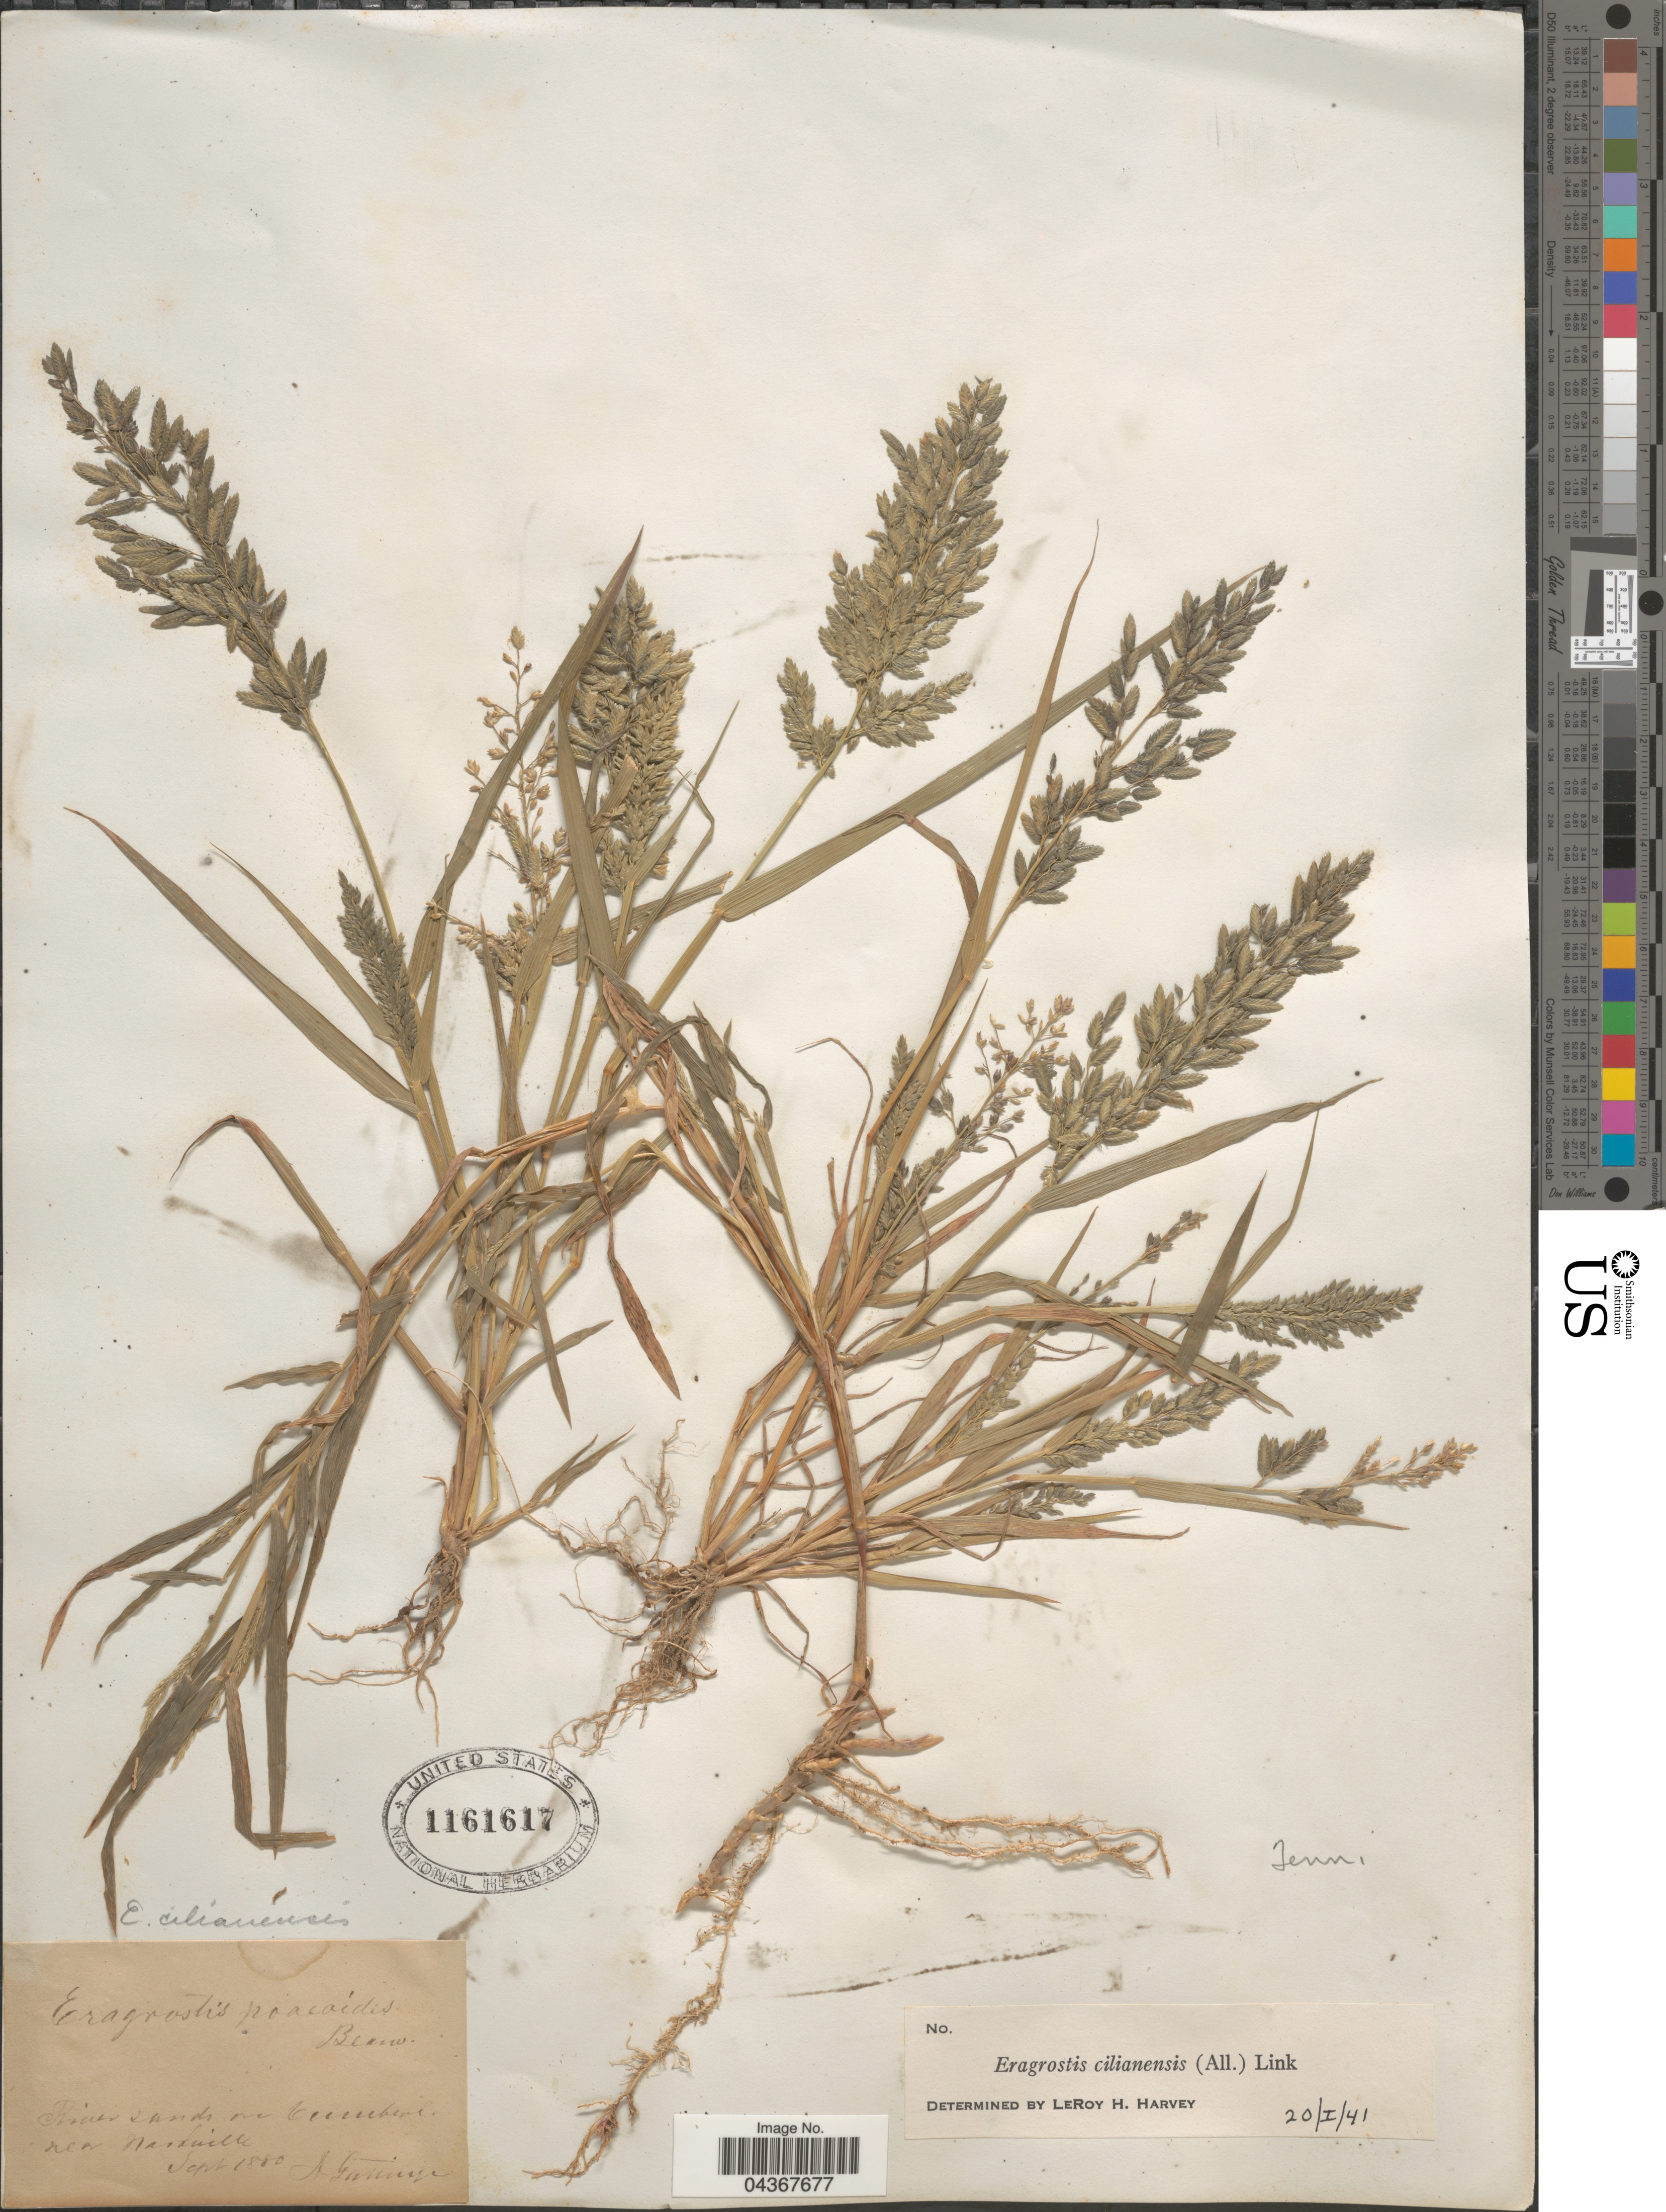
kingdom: Plantae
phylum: Tracheophyta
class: Liliopsida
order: Poales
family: Poaceae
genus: Eragrostis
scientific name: Eragrostis cilianensis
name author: (Bellardi) Vignolo ex Janch.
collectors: A. Gattinger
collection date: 1880-09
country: United States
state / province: Tennessee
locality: River sands on Cumberl near Nashville.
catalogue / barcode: US 1161617